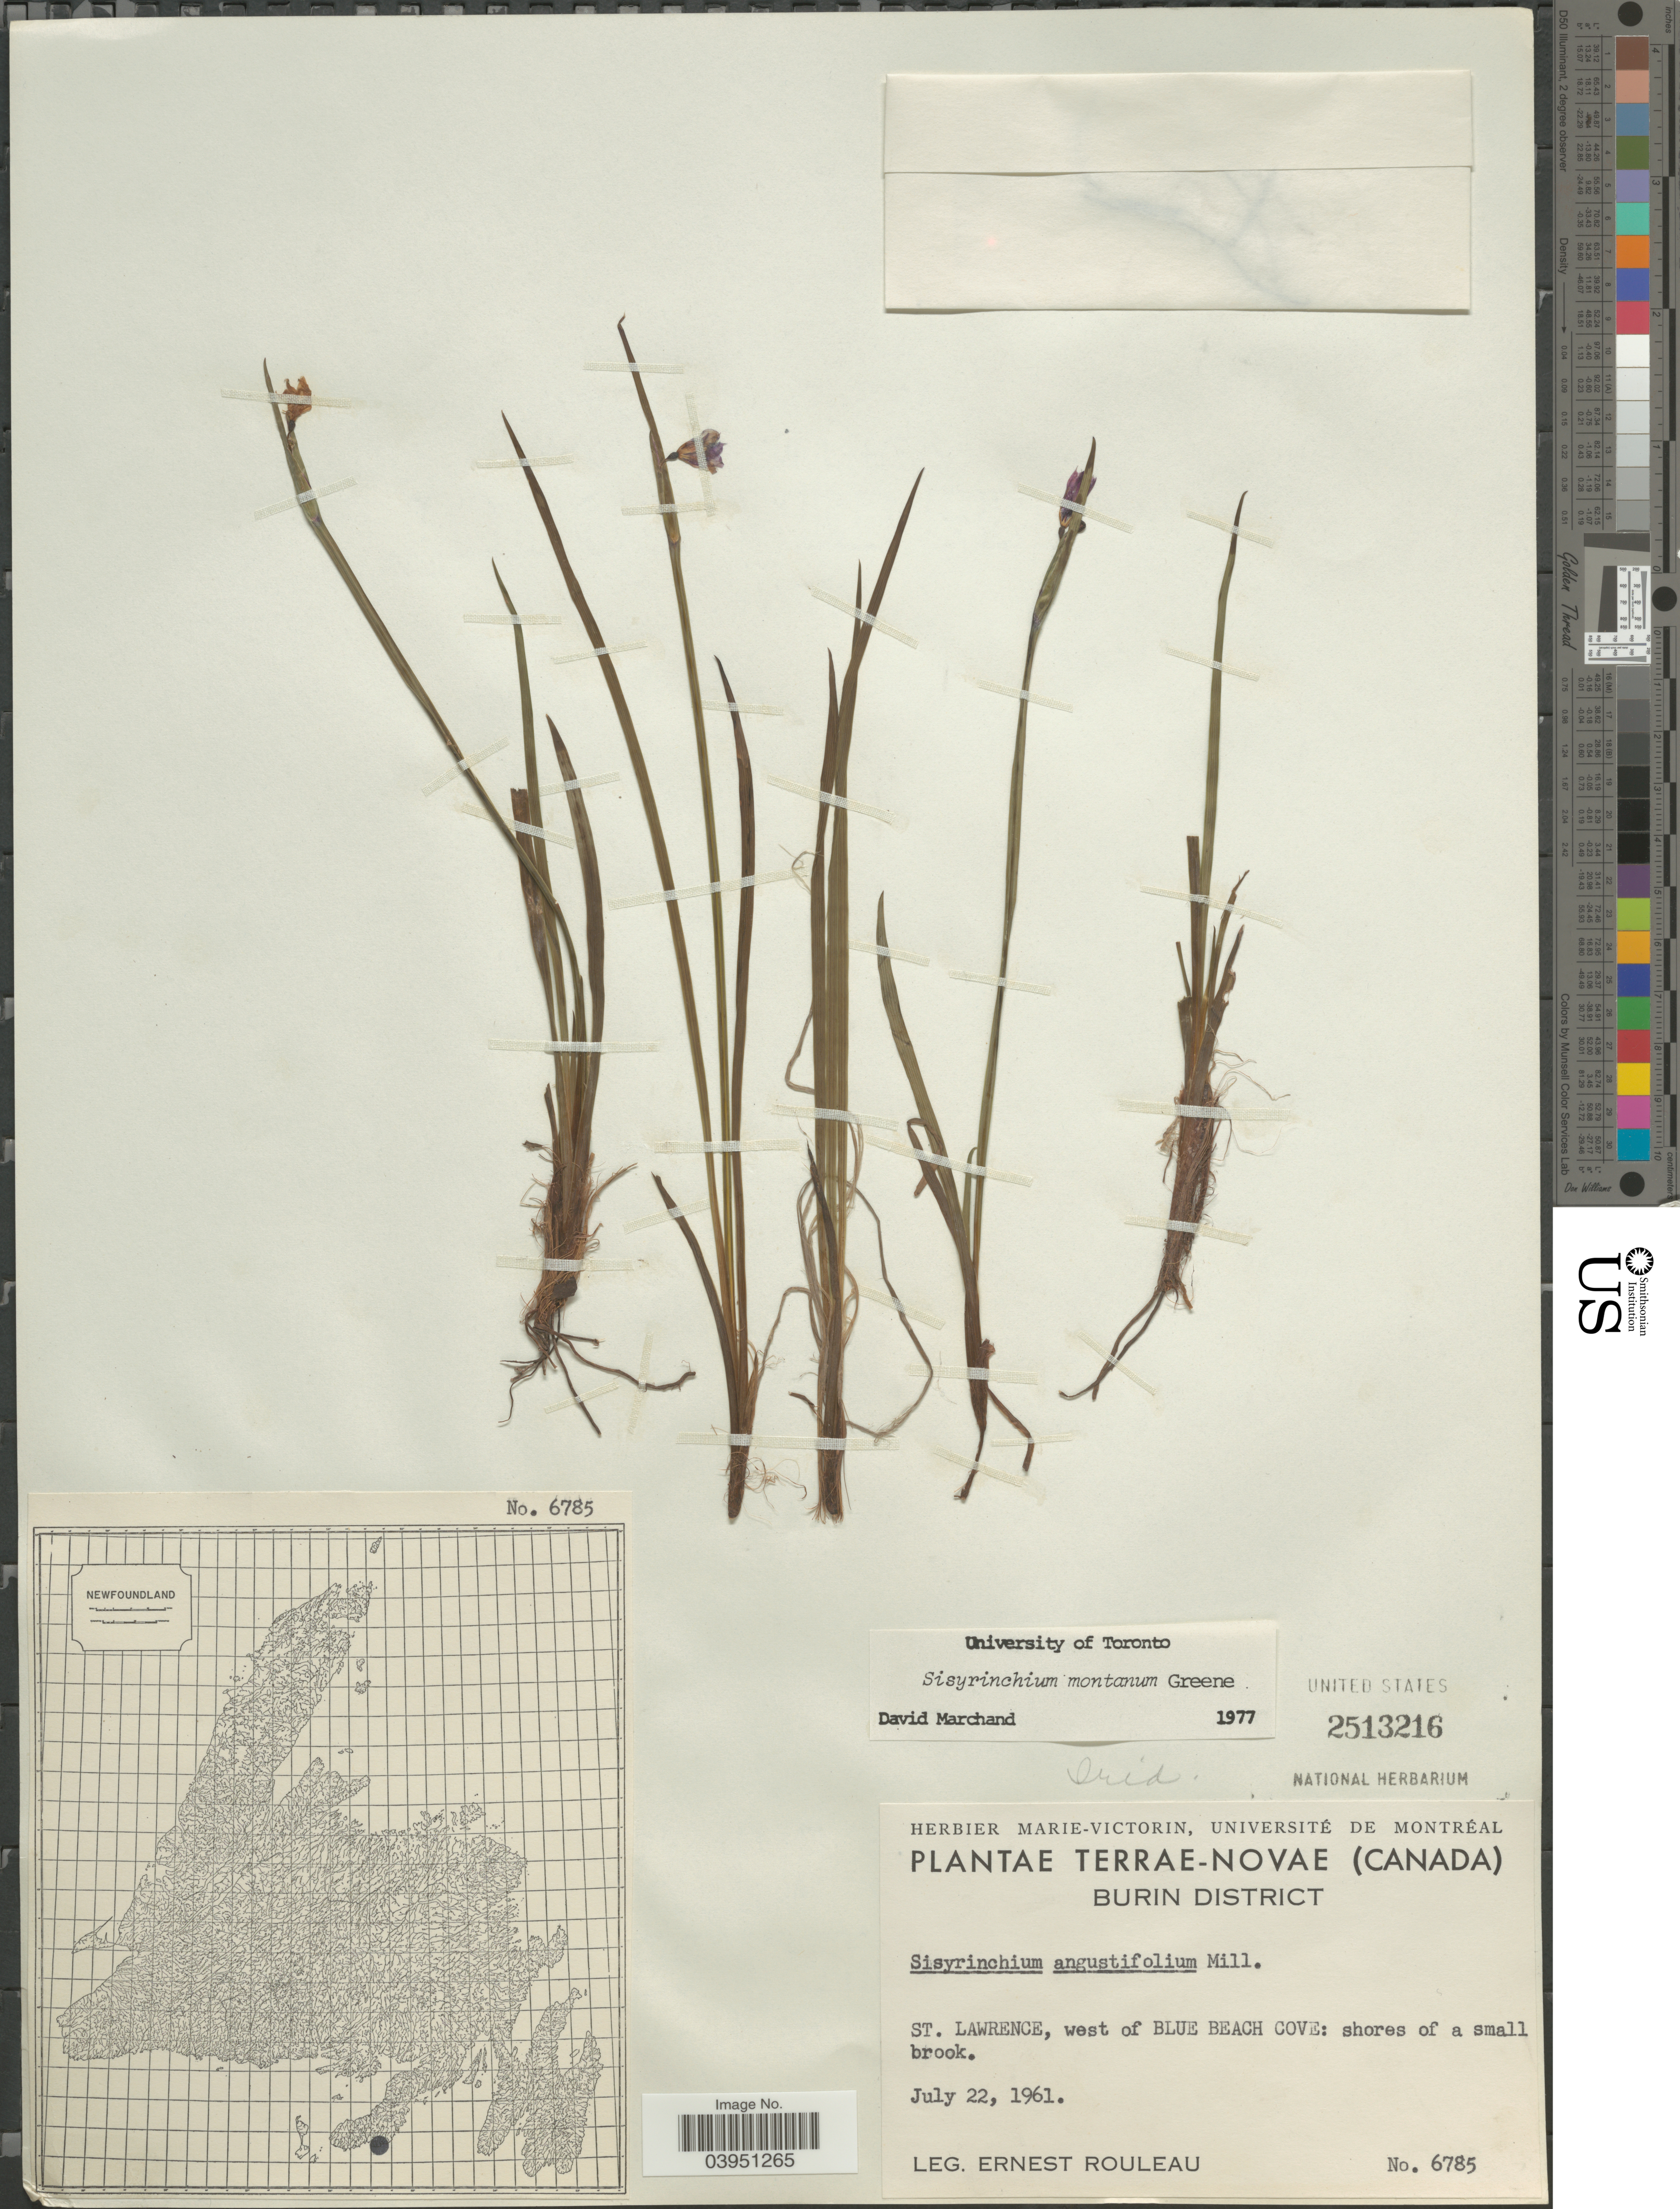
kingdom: Plantae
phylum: Tracheophyta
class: Liliopsida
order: Asparagales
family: Iridaceae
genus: Sisyrinchium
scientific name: Sisyrinchium montanum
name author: Greene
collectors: J. Rouleau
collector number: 6785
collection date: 1961-07-22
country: Canada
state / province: Newfoundland and Labrador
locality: Terrae-Novae. Burin District. St. Lawrence, west of Blue Beach Cove: shores of a small brook.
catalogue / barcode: US 2513216